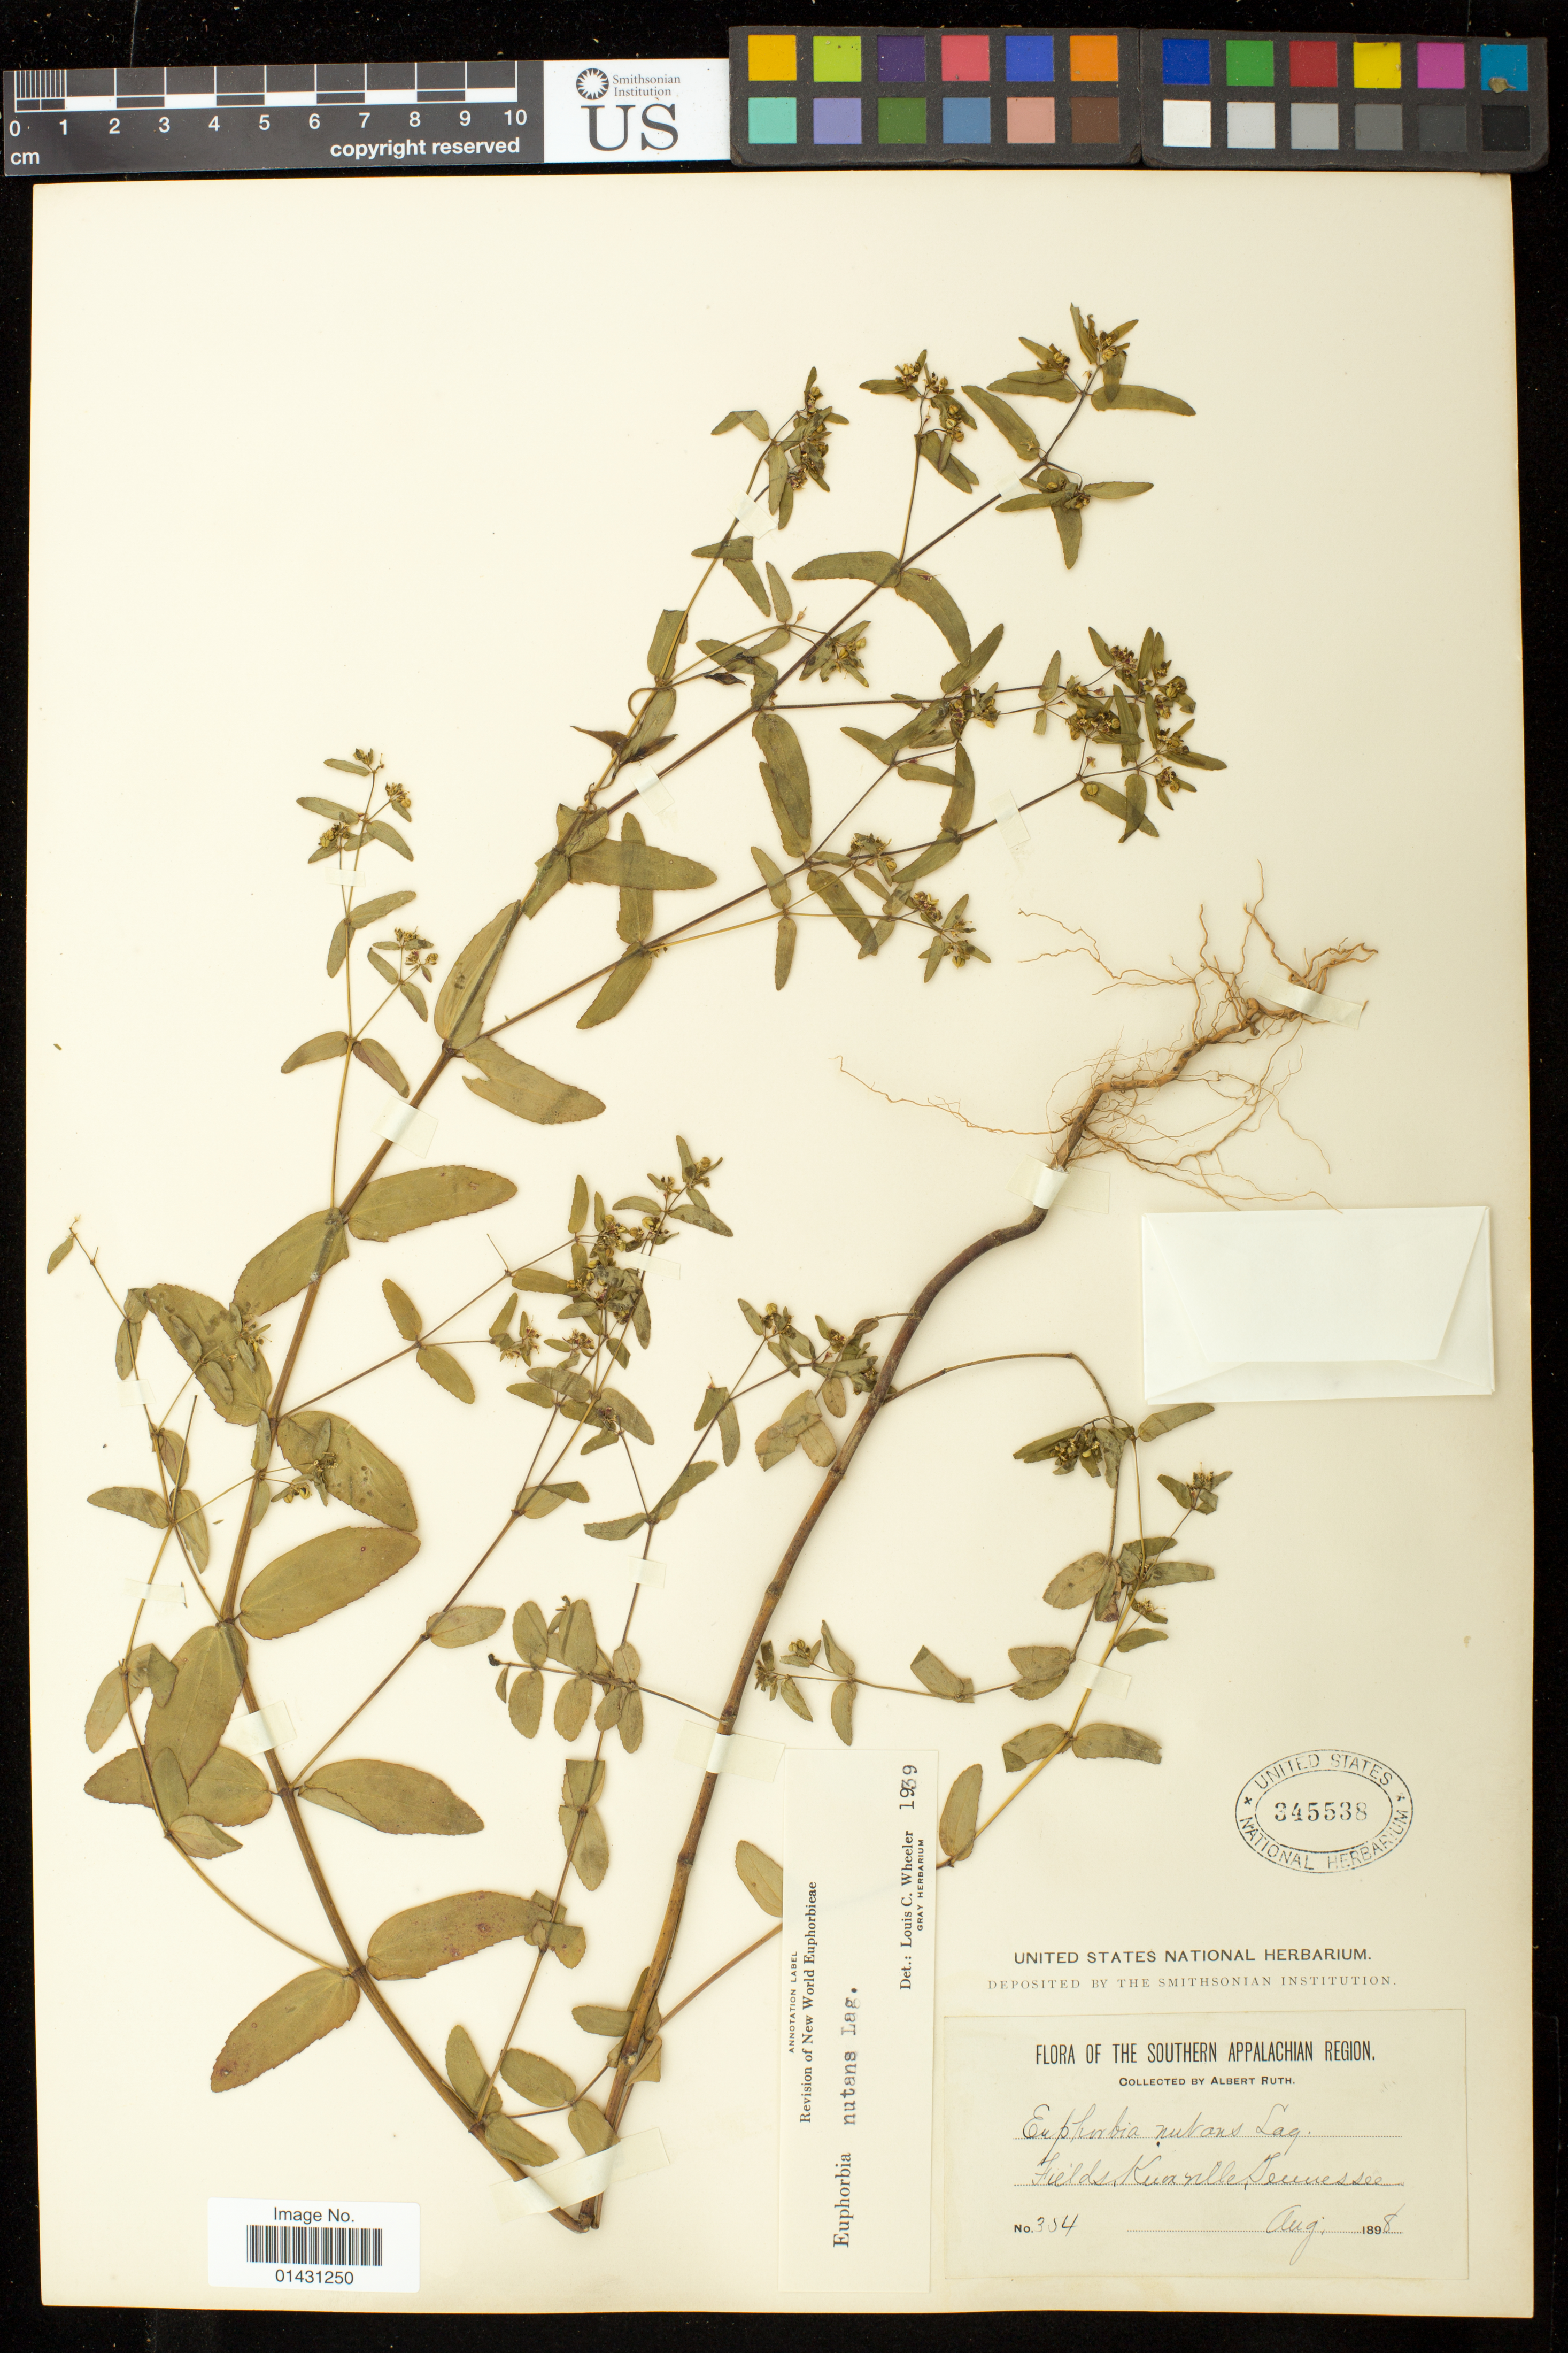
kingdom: Plantae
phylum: Tracheophyta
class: Magnoliopsida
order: Malpighiales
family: Euphorbiaceae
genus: Euphorbia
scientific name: Euphorbia maculata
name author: L.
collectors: A. Ruth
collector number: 354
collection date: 1898-08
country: United States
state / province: Tennessee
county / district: Knox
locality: Knoxville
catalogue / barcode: US 345538